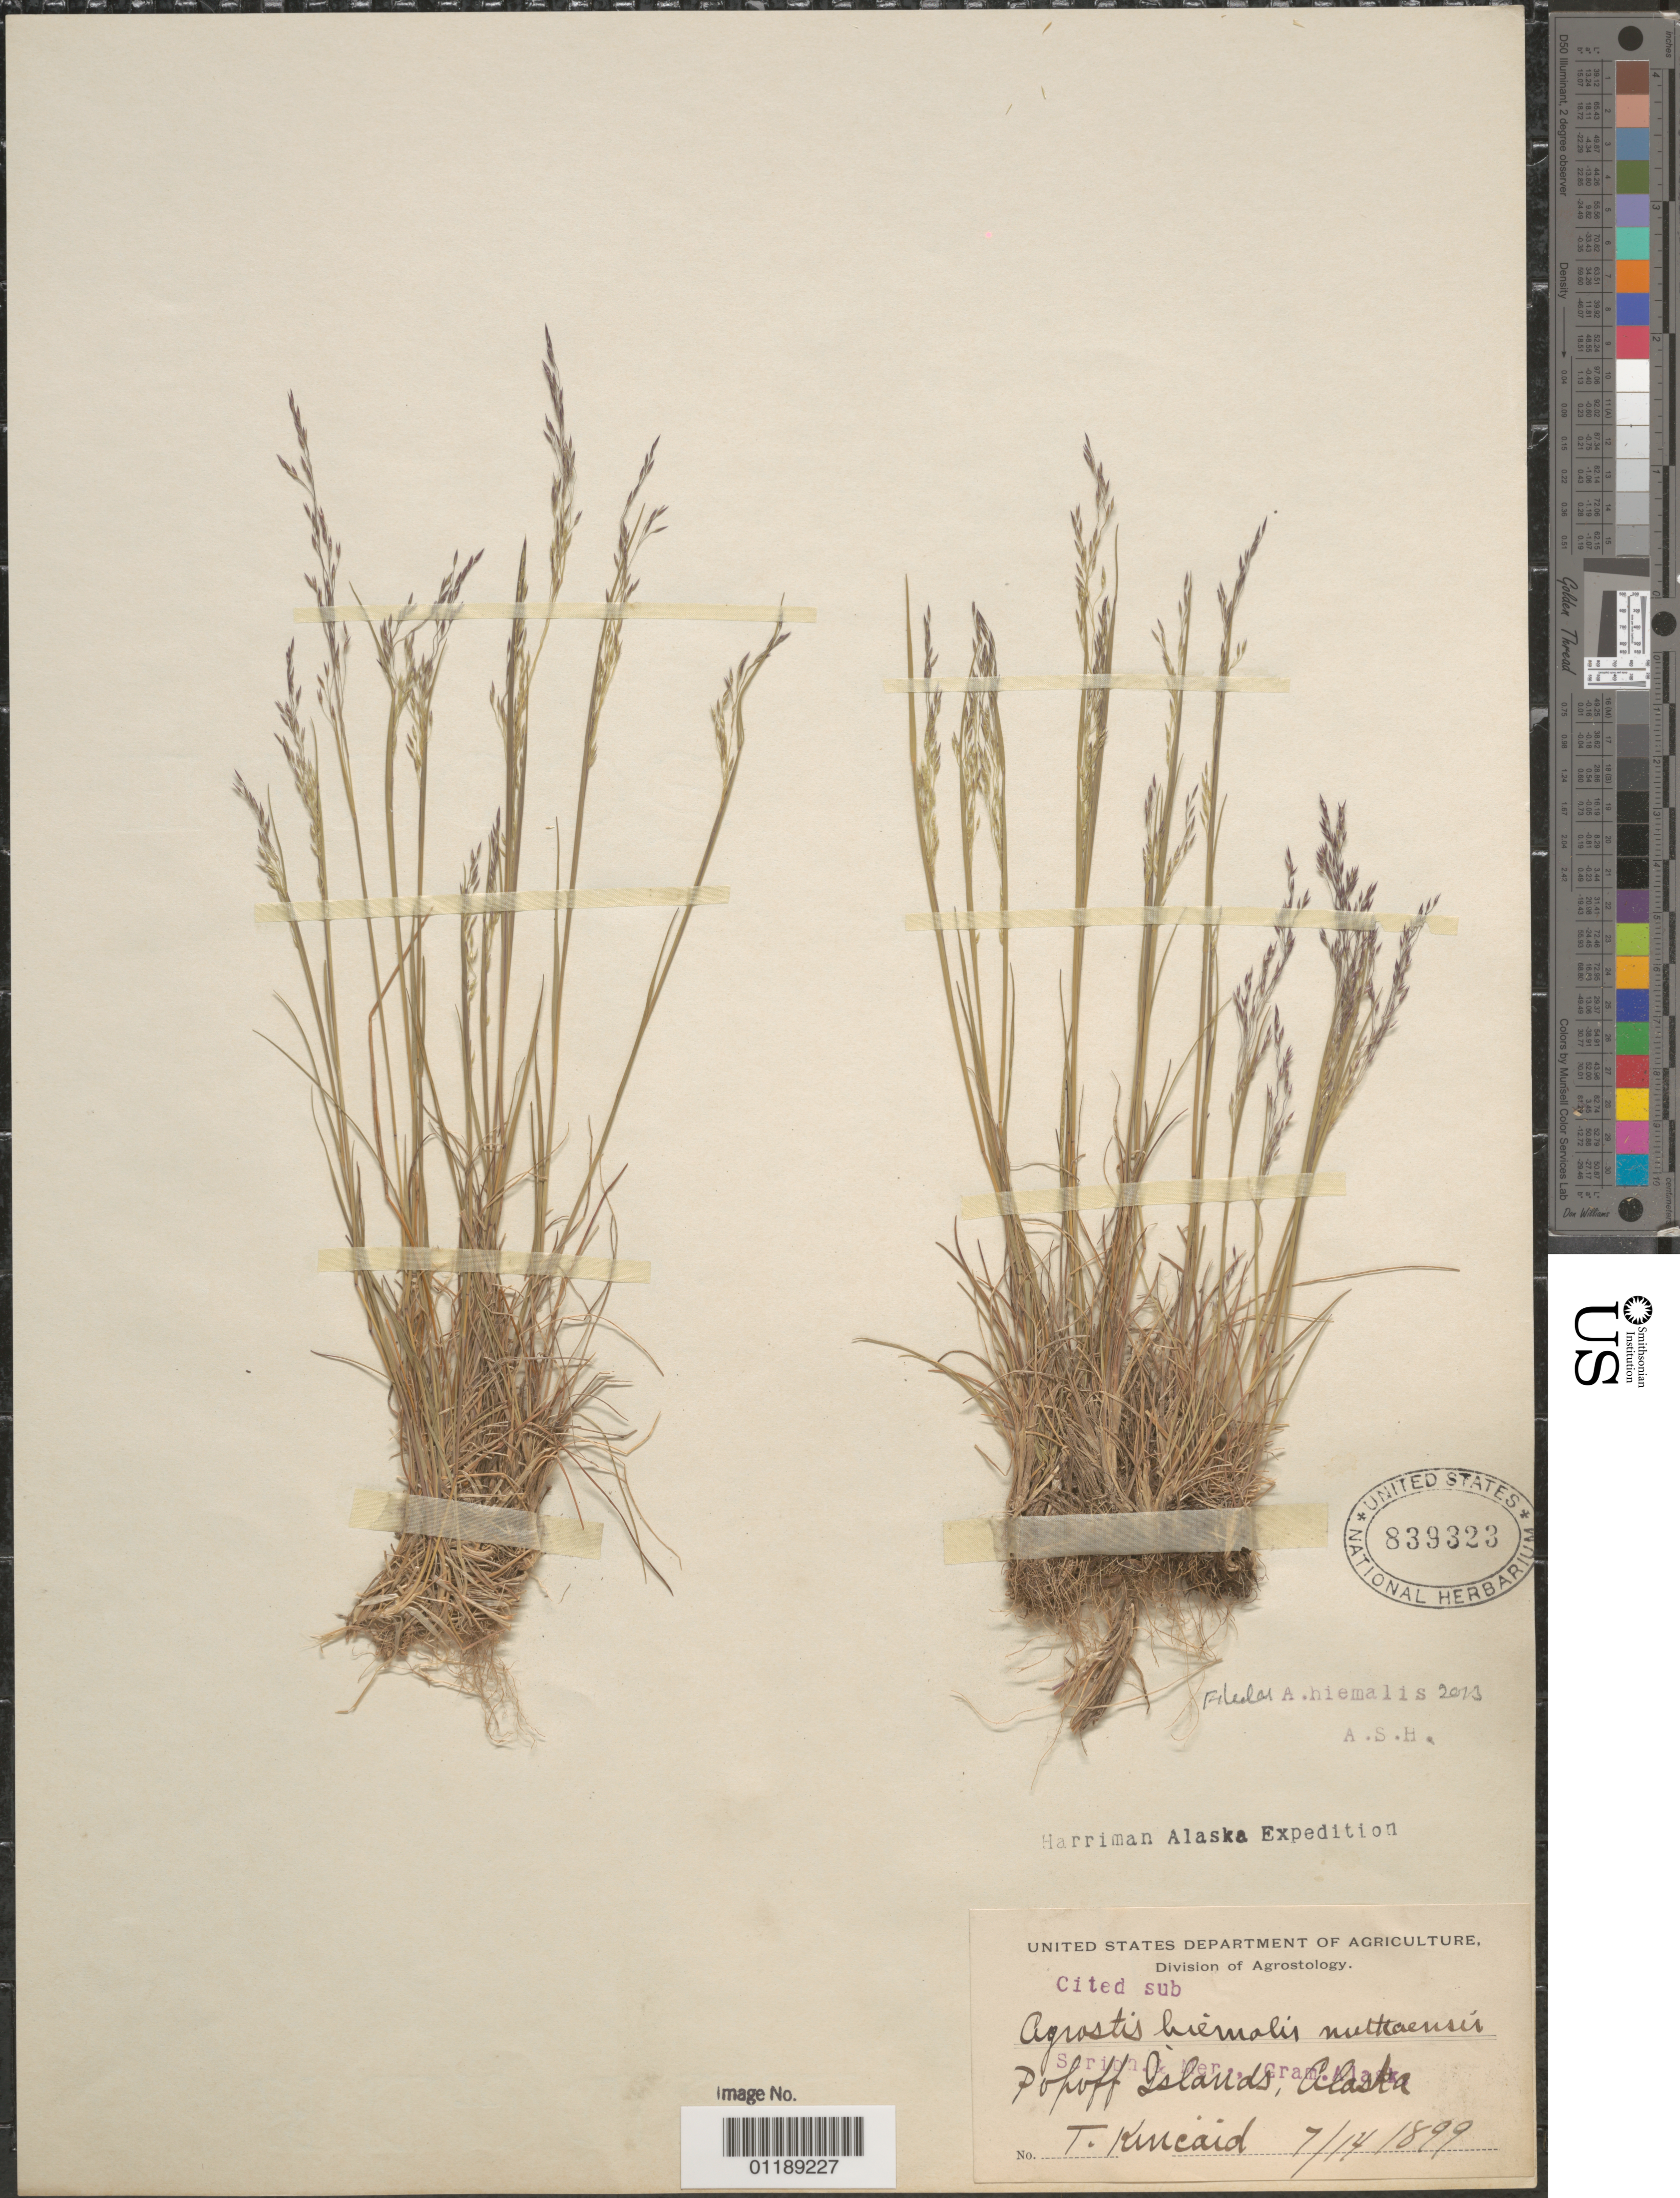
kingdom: Plantae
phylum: Tracheophyta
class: Liliopsida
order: Poales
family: Poaceae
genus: Agrostis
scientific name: Agrostis hiemalis (Walter) Britton et al., orth. var.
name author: (Walter) Britton et al.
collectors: T. C. Kincaid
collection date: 1899-07-14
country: United States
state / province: Alaska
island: Popof Island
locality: Popof Island, Shumagin Islands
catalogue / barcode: US 839323